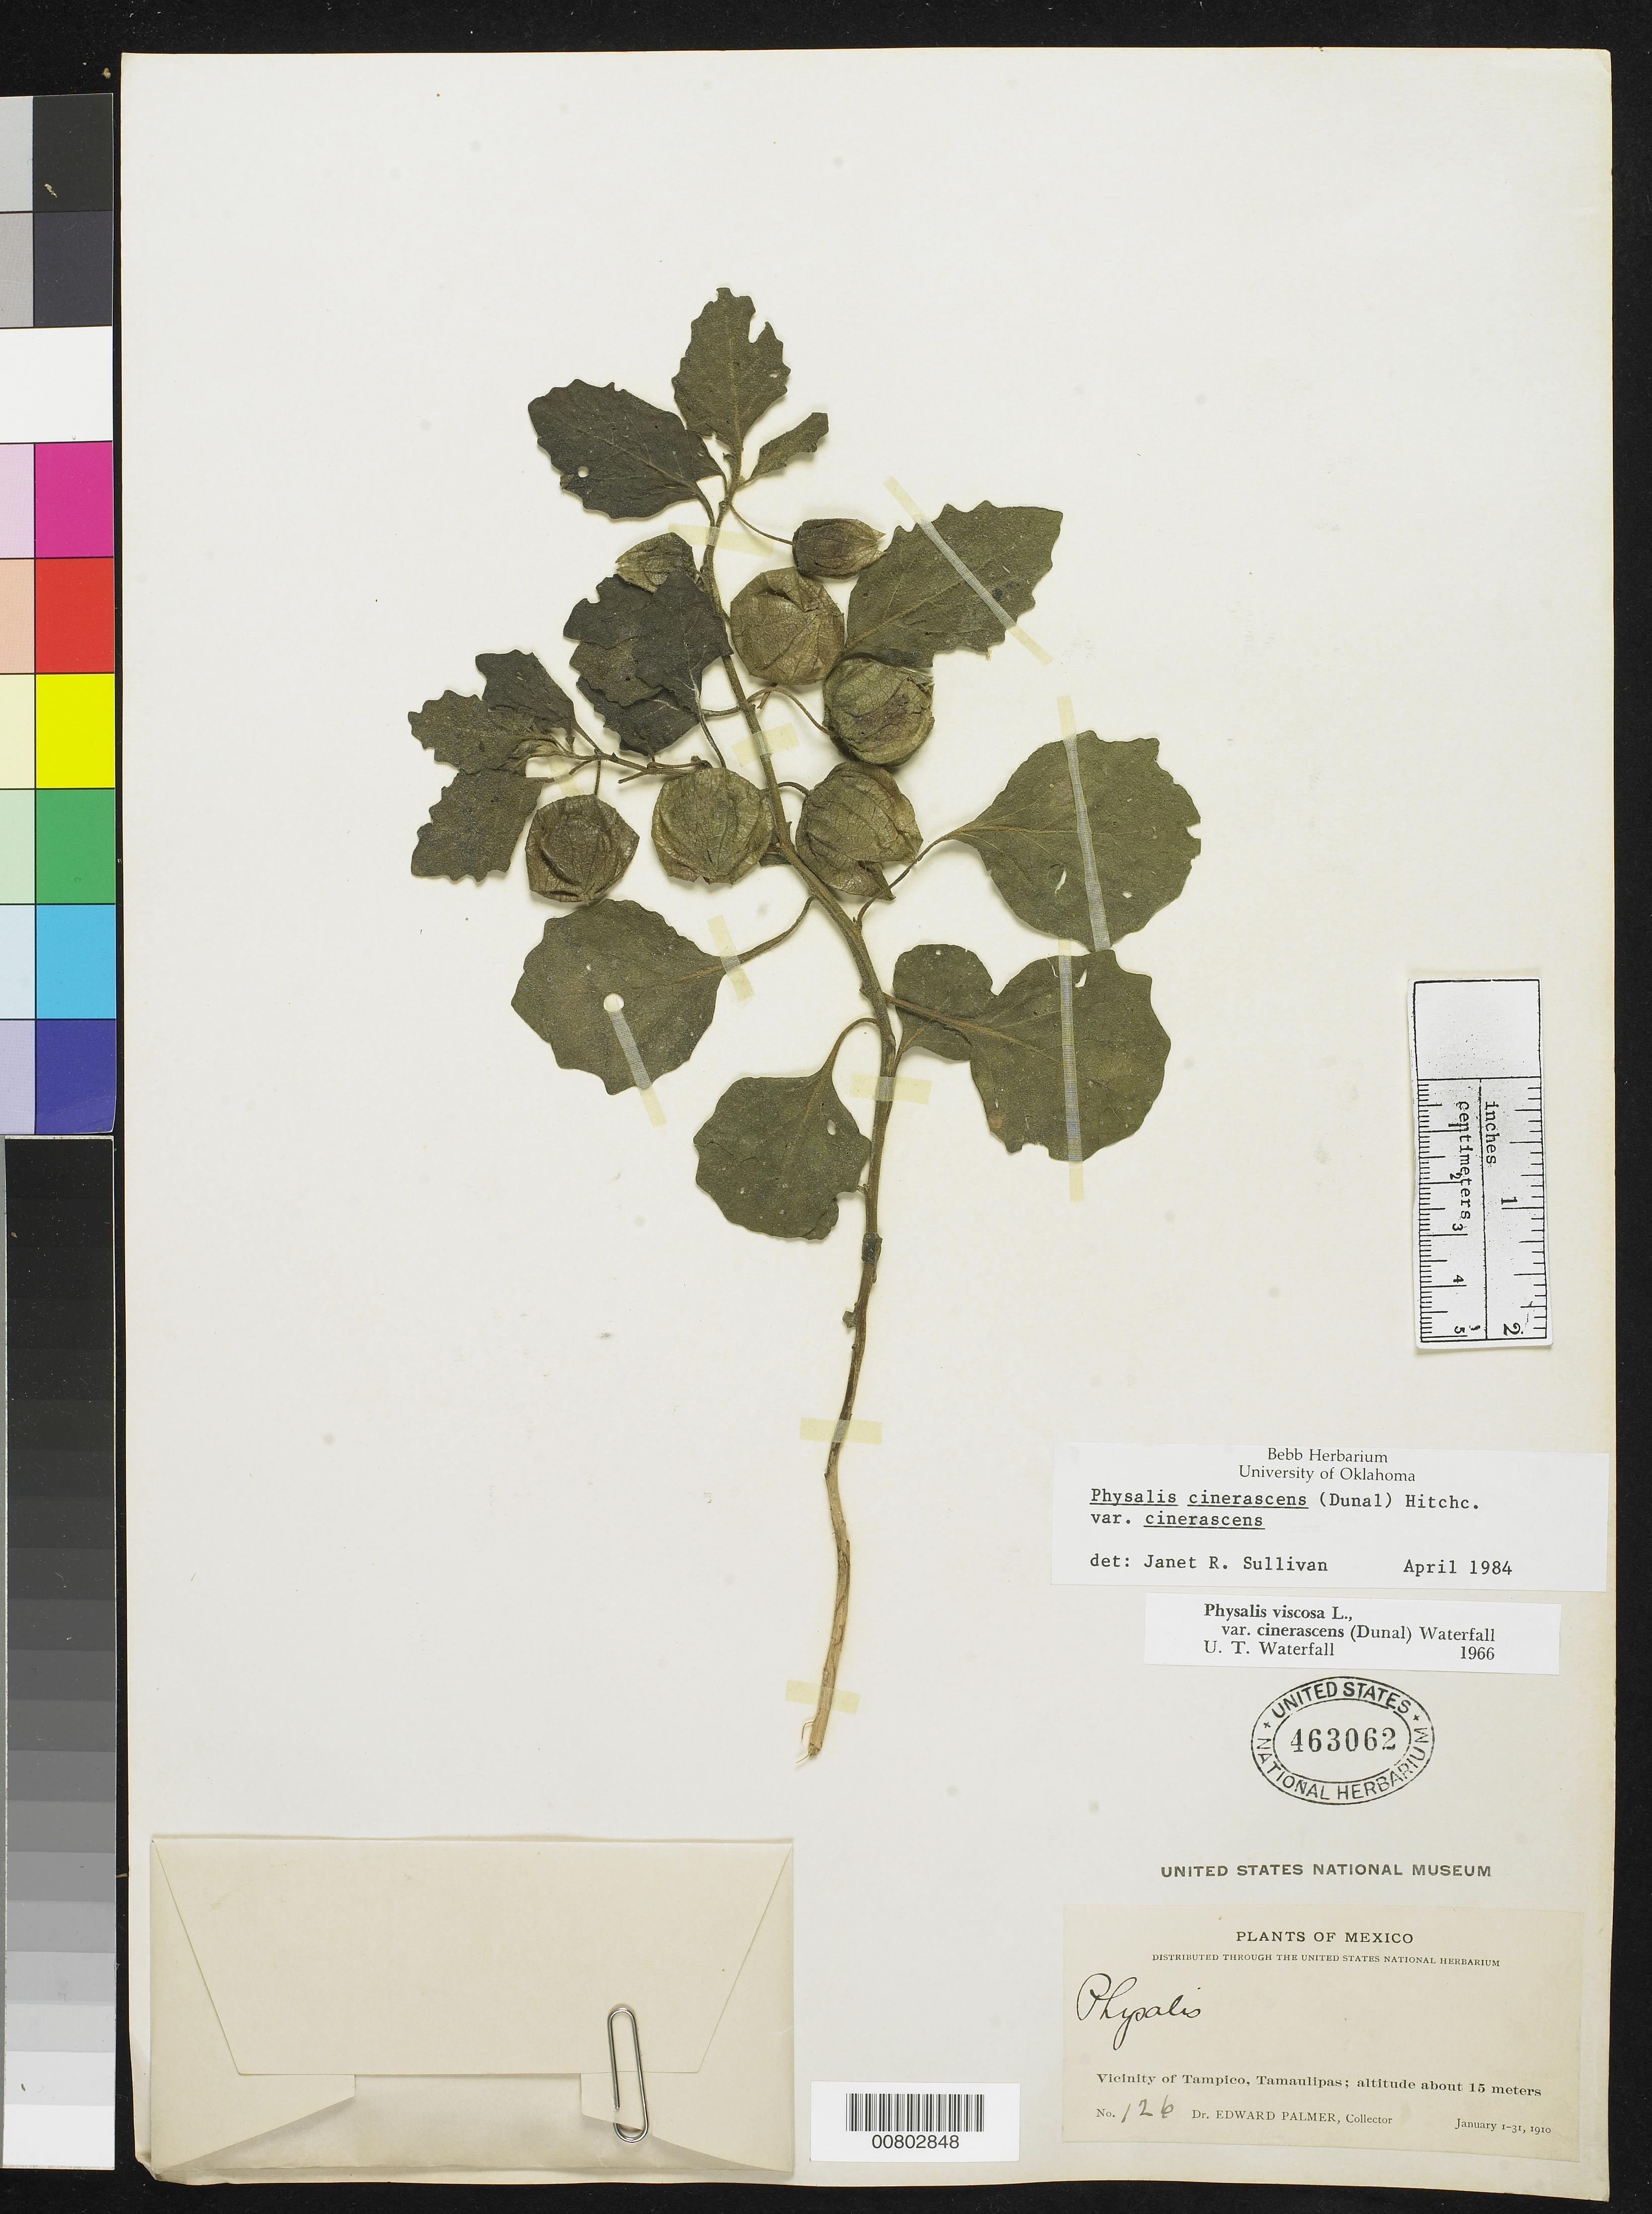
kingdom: Plantae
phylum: Tracheophyta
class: Magnoliopsida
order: Solanales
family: Solanaceae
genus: Physalis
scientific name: Physalis cinerascens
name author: (Dunal) Hitchc.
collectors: E. Palmer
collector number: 126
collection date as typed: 01 Jan 1910 to 31 Jan 1910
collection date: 1910-01-01/1910-01-31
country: Mexico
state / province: Tamaulipas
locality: Vicinity of Tampico, Tamaulipas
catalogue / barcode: US 463062